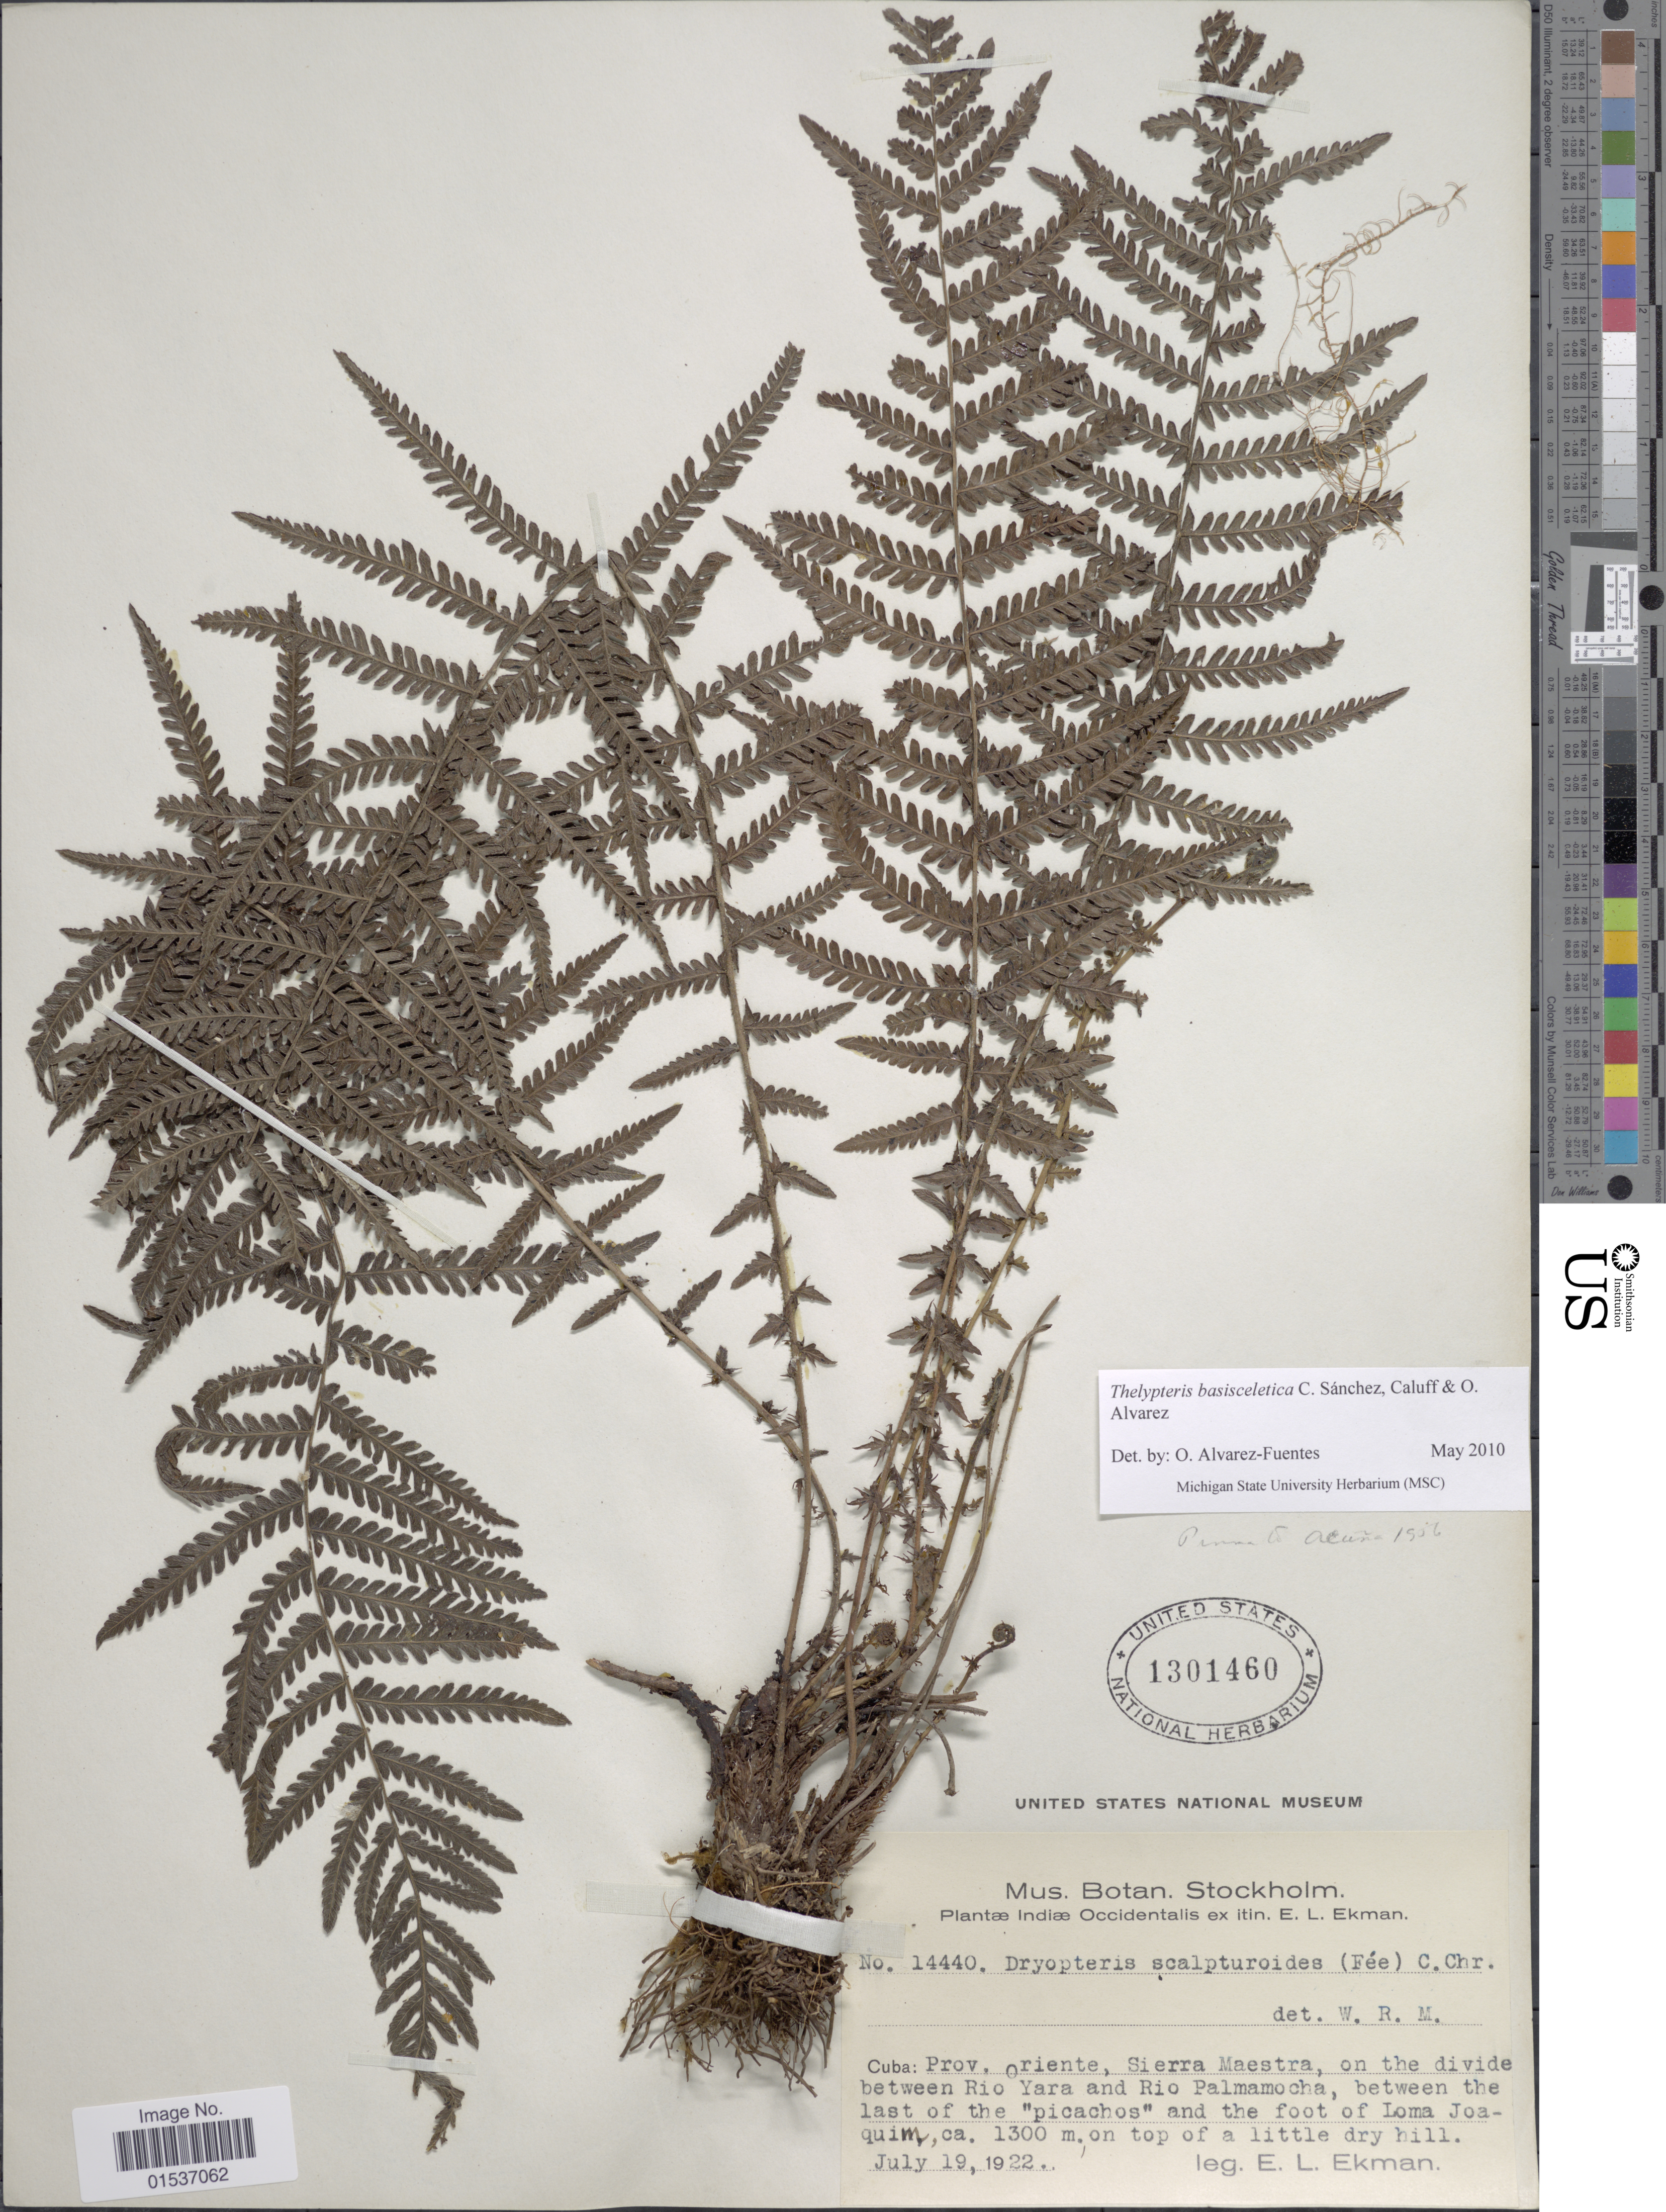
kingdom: Plantae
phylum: Tracheophyta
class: Polypodiopsida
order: Polypodiales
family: Thelypteridaceae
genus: Thelypteris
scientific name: Thelypteris basisceletica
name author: C. Sánchez et al.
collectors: E. L. Ekman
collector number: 14440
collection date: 1922-07-19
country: Cuba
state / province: Oriente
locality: Cuba: Prov. Oriente, Sierra Maestra, on the divide between Rio Yara and Rio Palmamocha, between the last of the "picachos"and the foot of Loma Joaquim.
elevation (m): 1300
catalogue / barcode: US 1301460